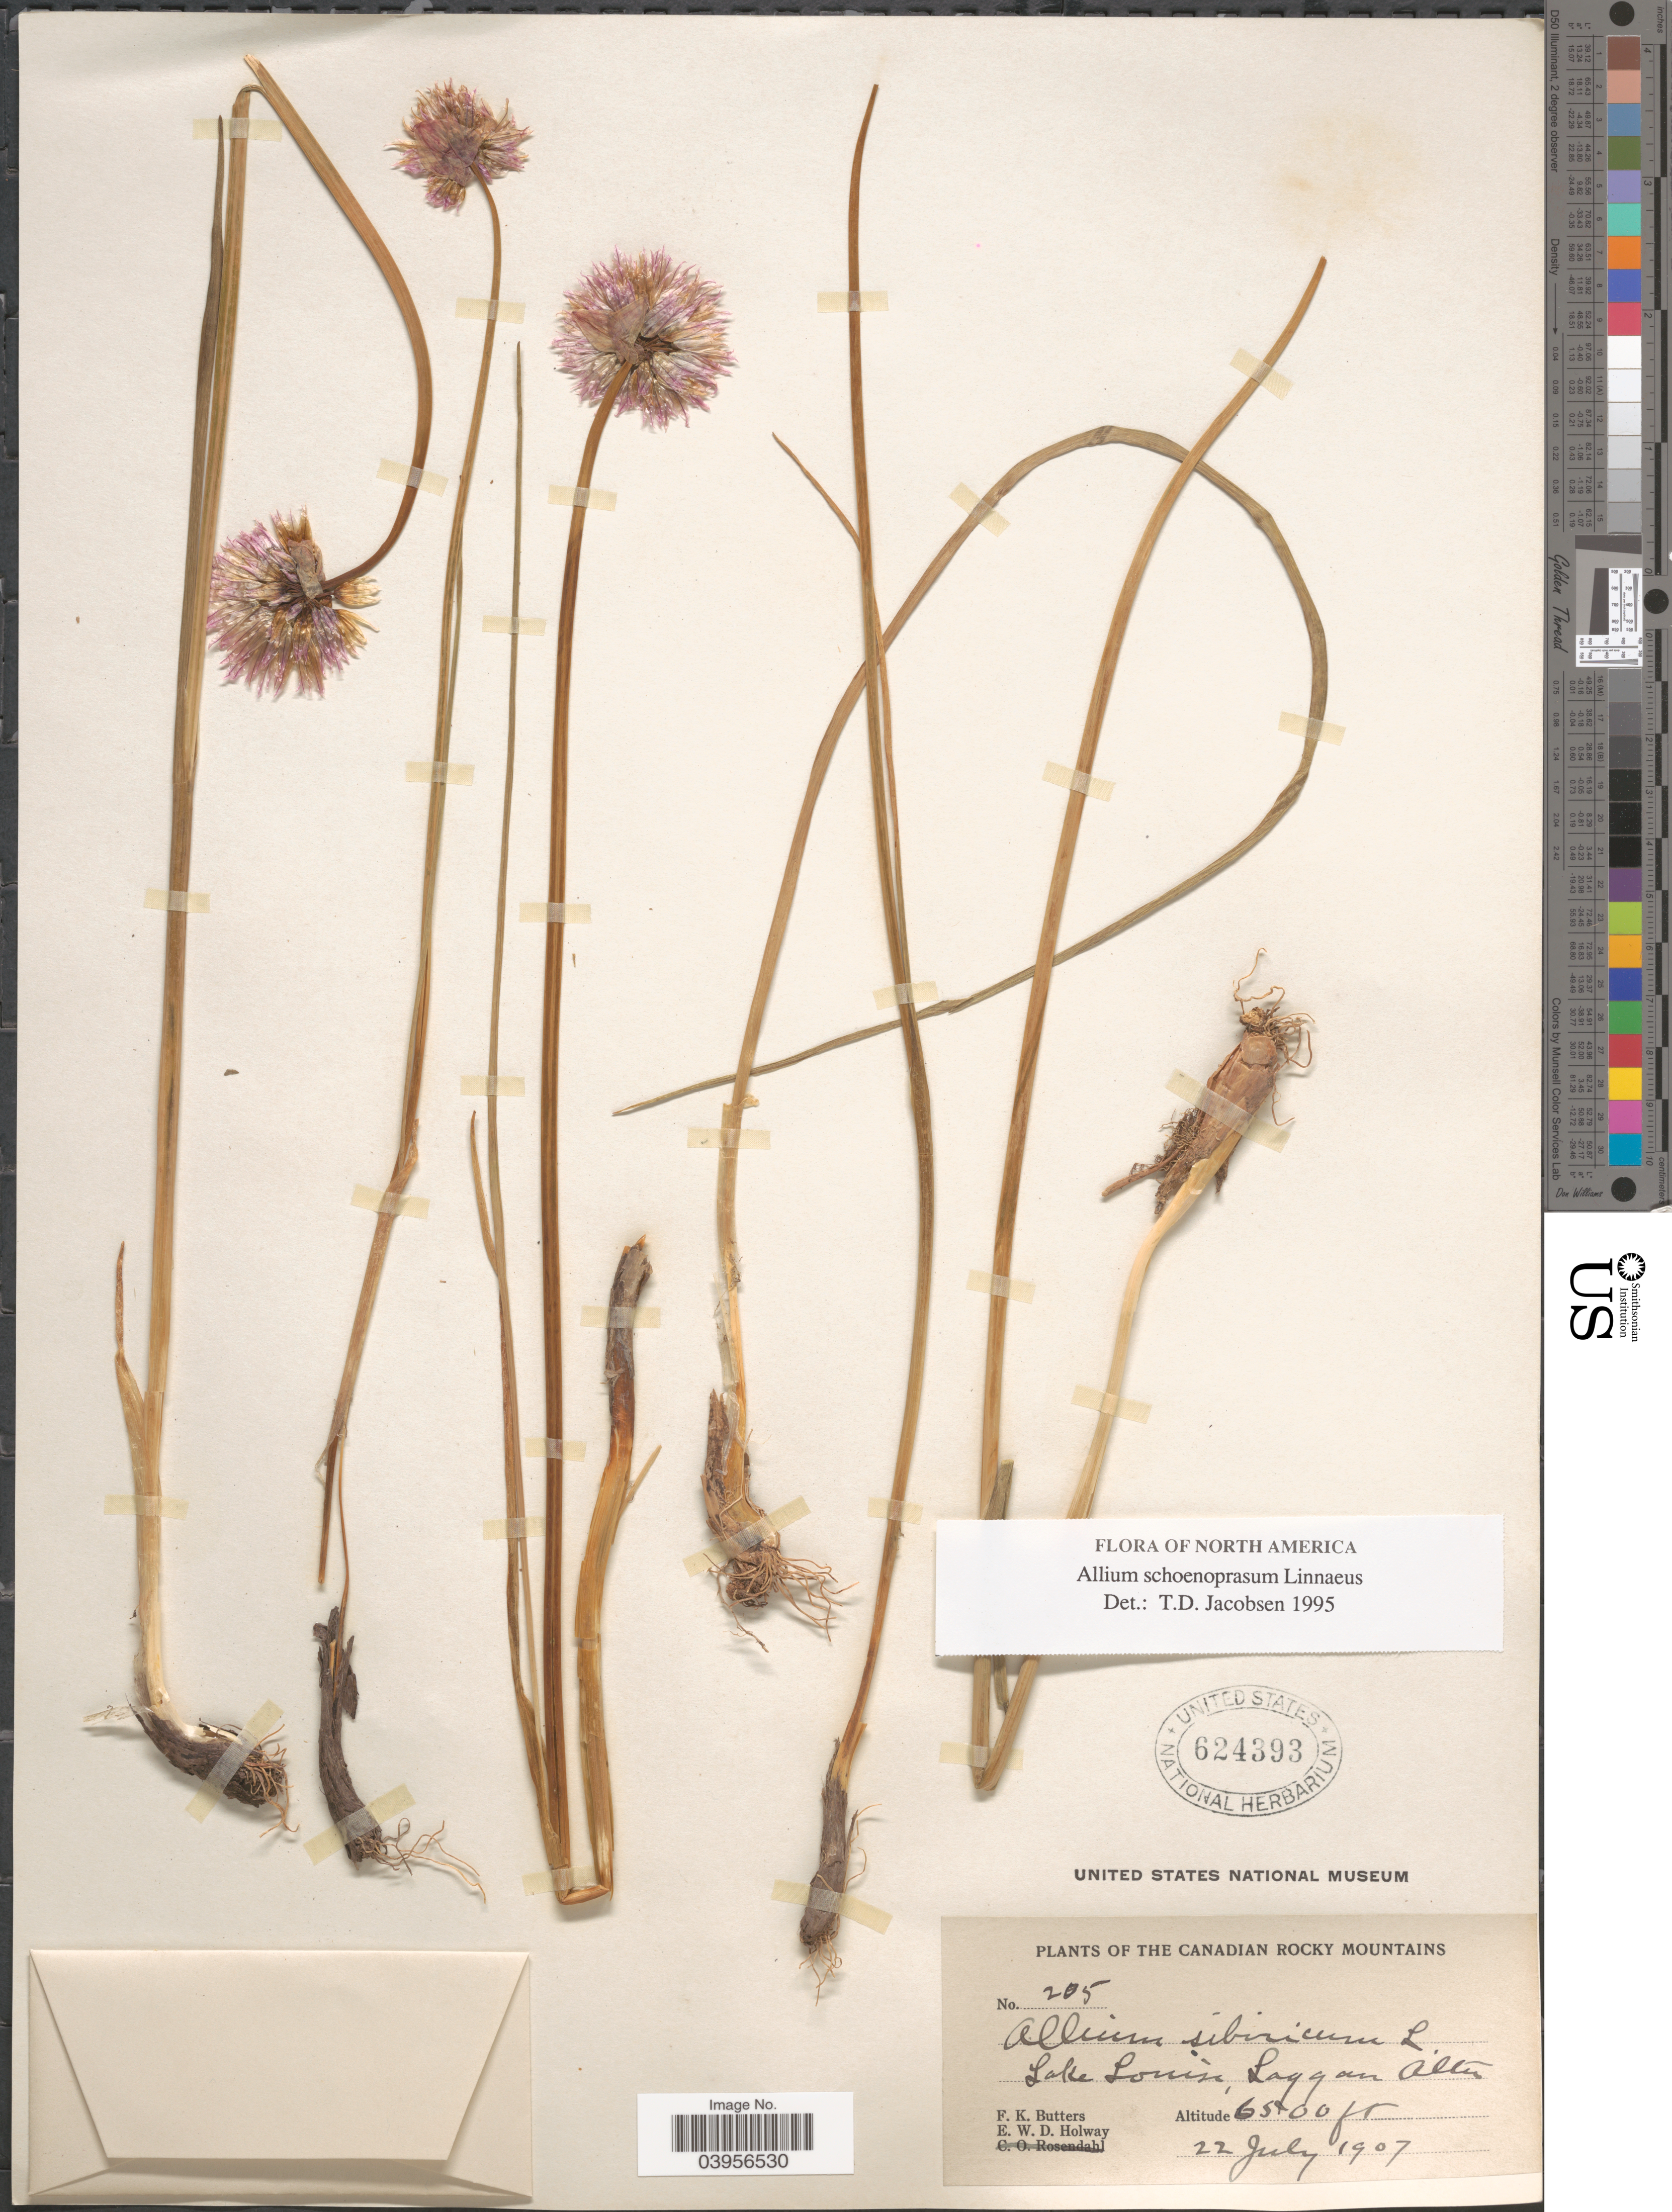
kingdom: Plantae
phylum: Tracheophyta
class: Liliopsida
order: Asparagales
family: Amaryllidaceae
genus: Allium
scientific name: Allium schoenoprasum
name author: L.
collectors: F. K. Butters & E. W. D. Holway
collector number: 205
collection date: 1907-07-22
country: Canada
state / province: Alberta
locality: The Canadian Rocky Mountains. Lake Lanier, Laggan Altus.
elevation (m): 1981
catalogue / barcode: US 624393